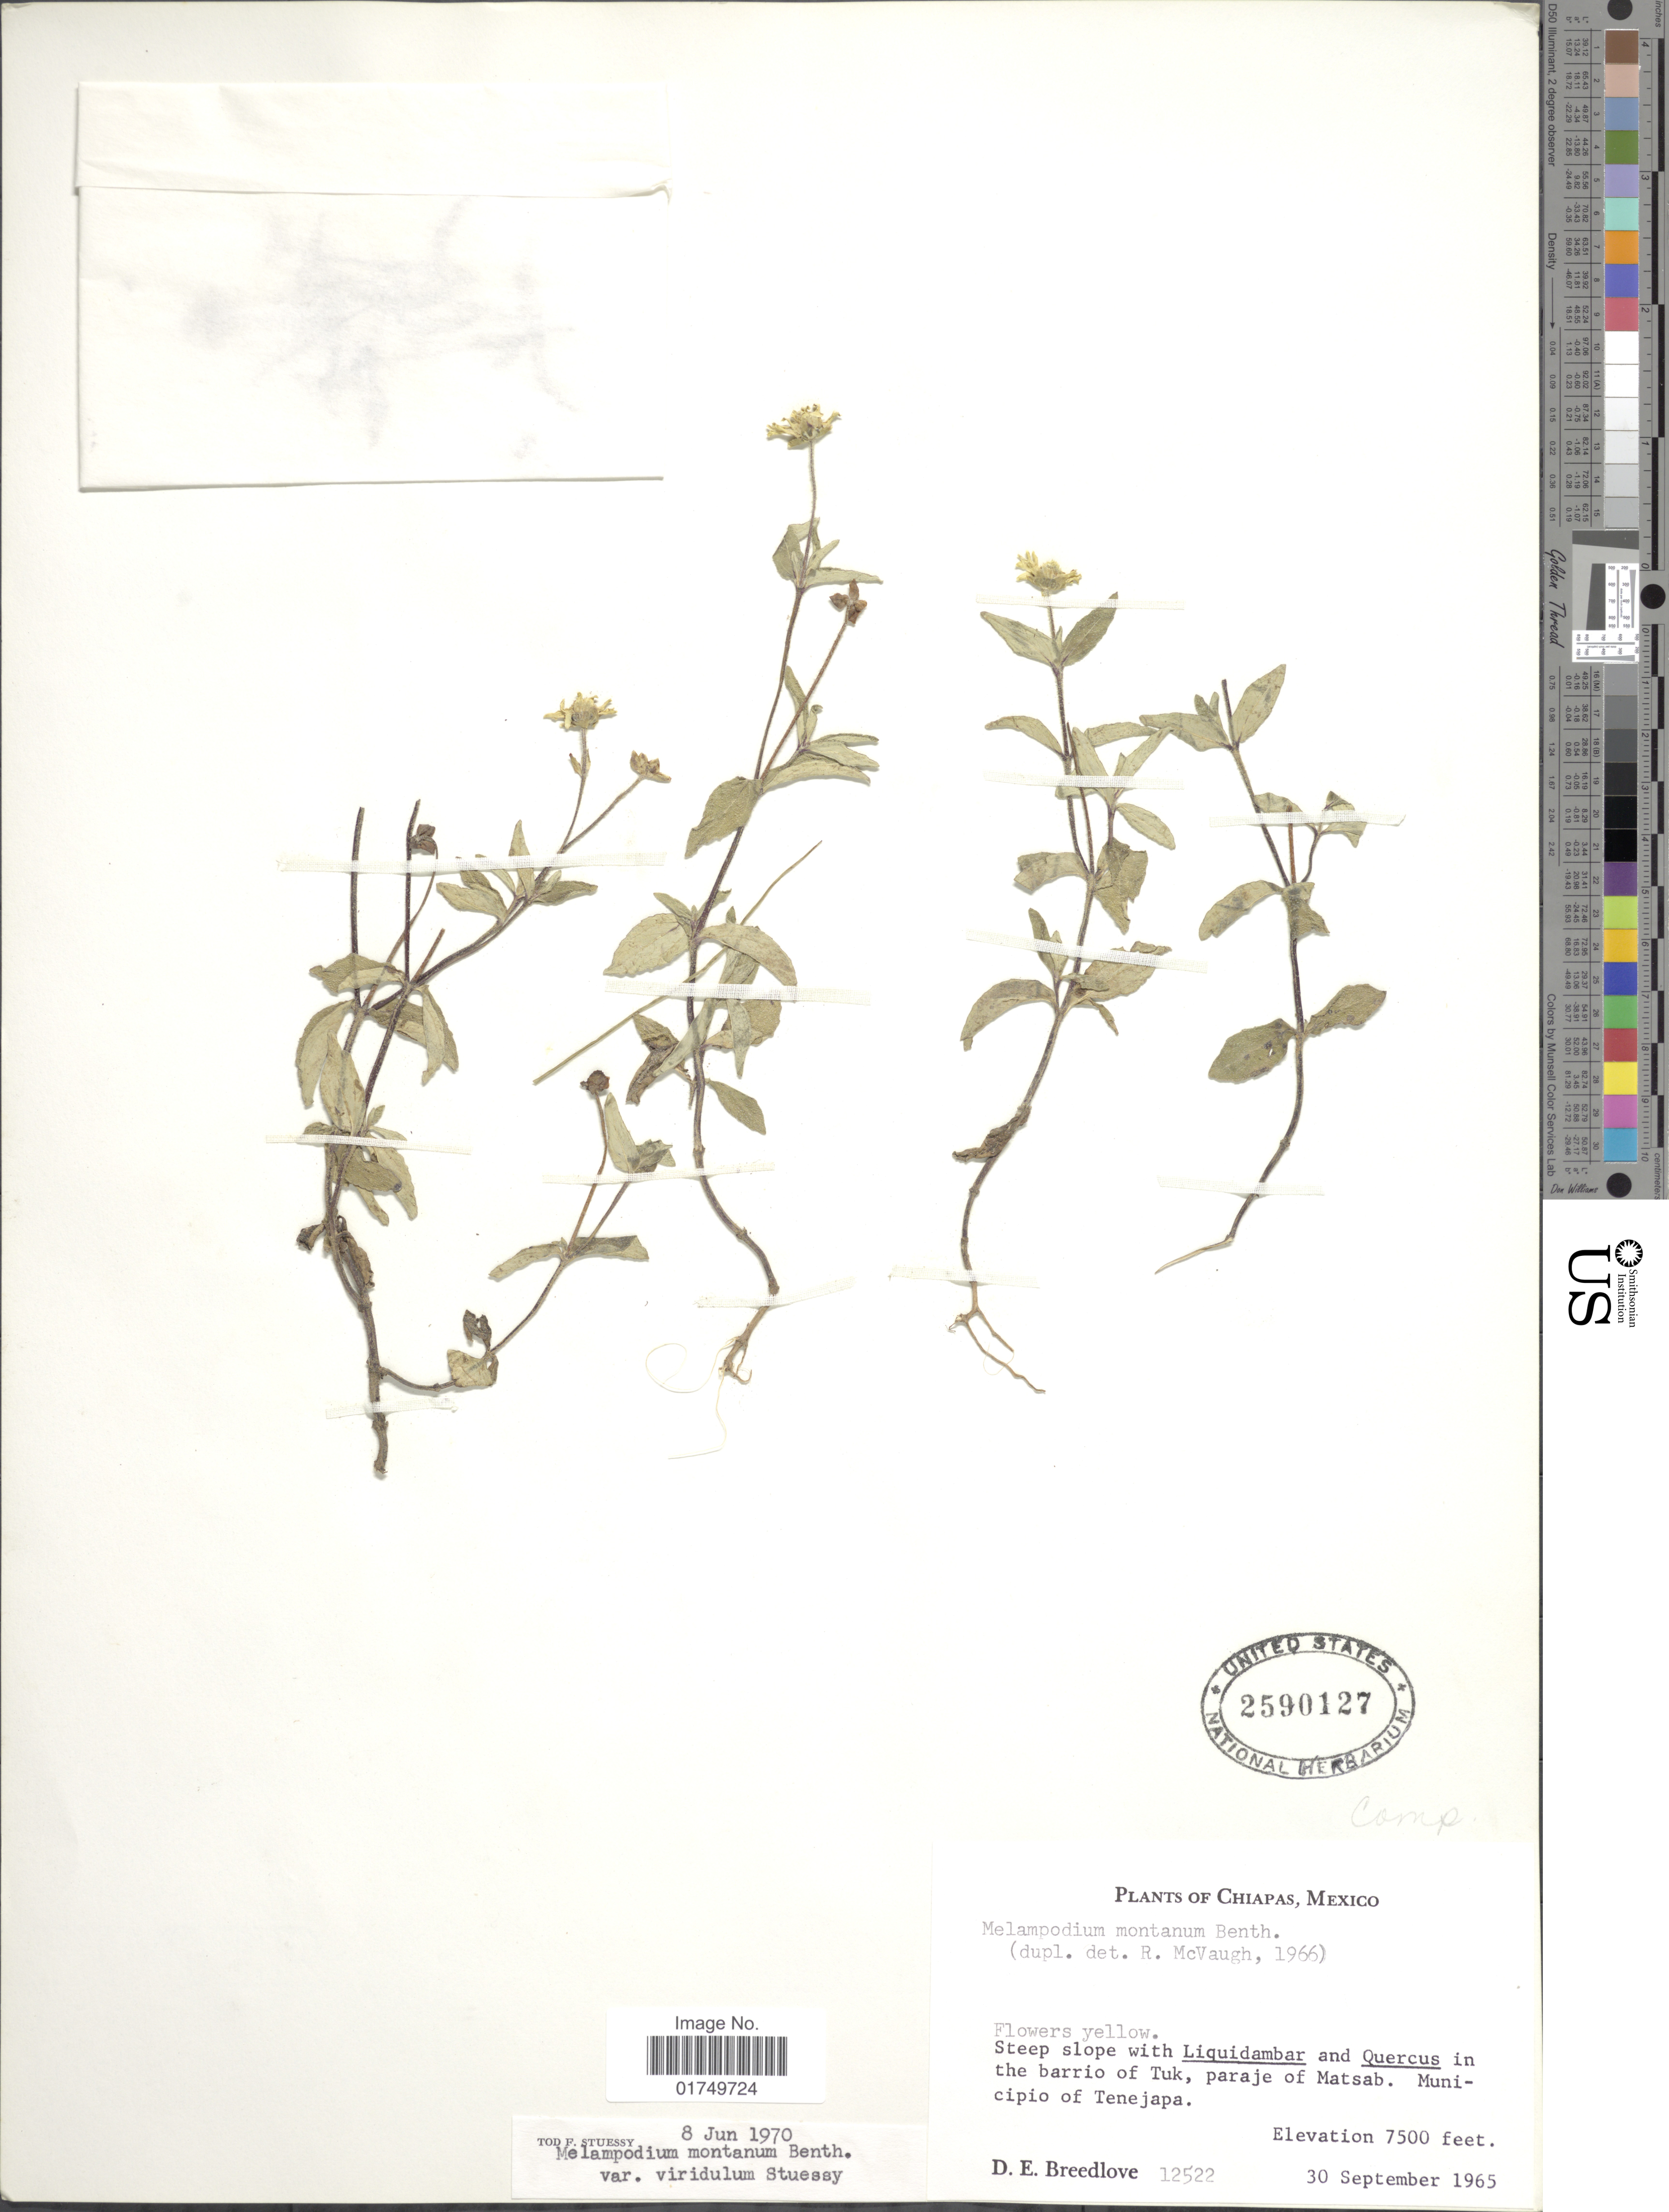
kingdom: Plantae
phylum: Tracheophyta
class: Magnoliopsida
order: Asterales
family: Asteraceae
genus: Melampodium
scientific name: Melampodium montanum var. viridulum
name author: Stuessy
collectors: D. E. Breedlove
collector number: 12522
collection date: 1965-09-30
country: Mexico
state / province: Chiapas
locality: In the barrio of Tuk, paraje of Matsab. Municipio of Tenejapa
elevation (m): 2286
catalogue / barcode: US 2590127